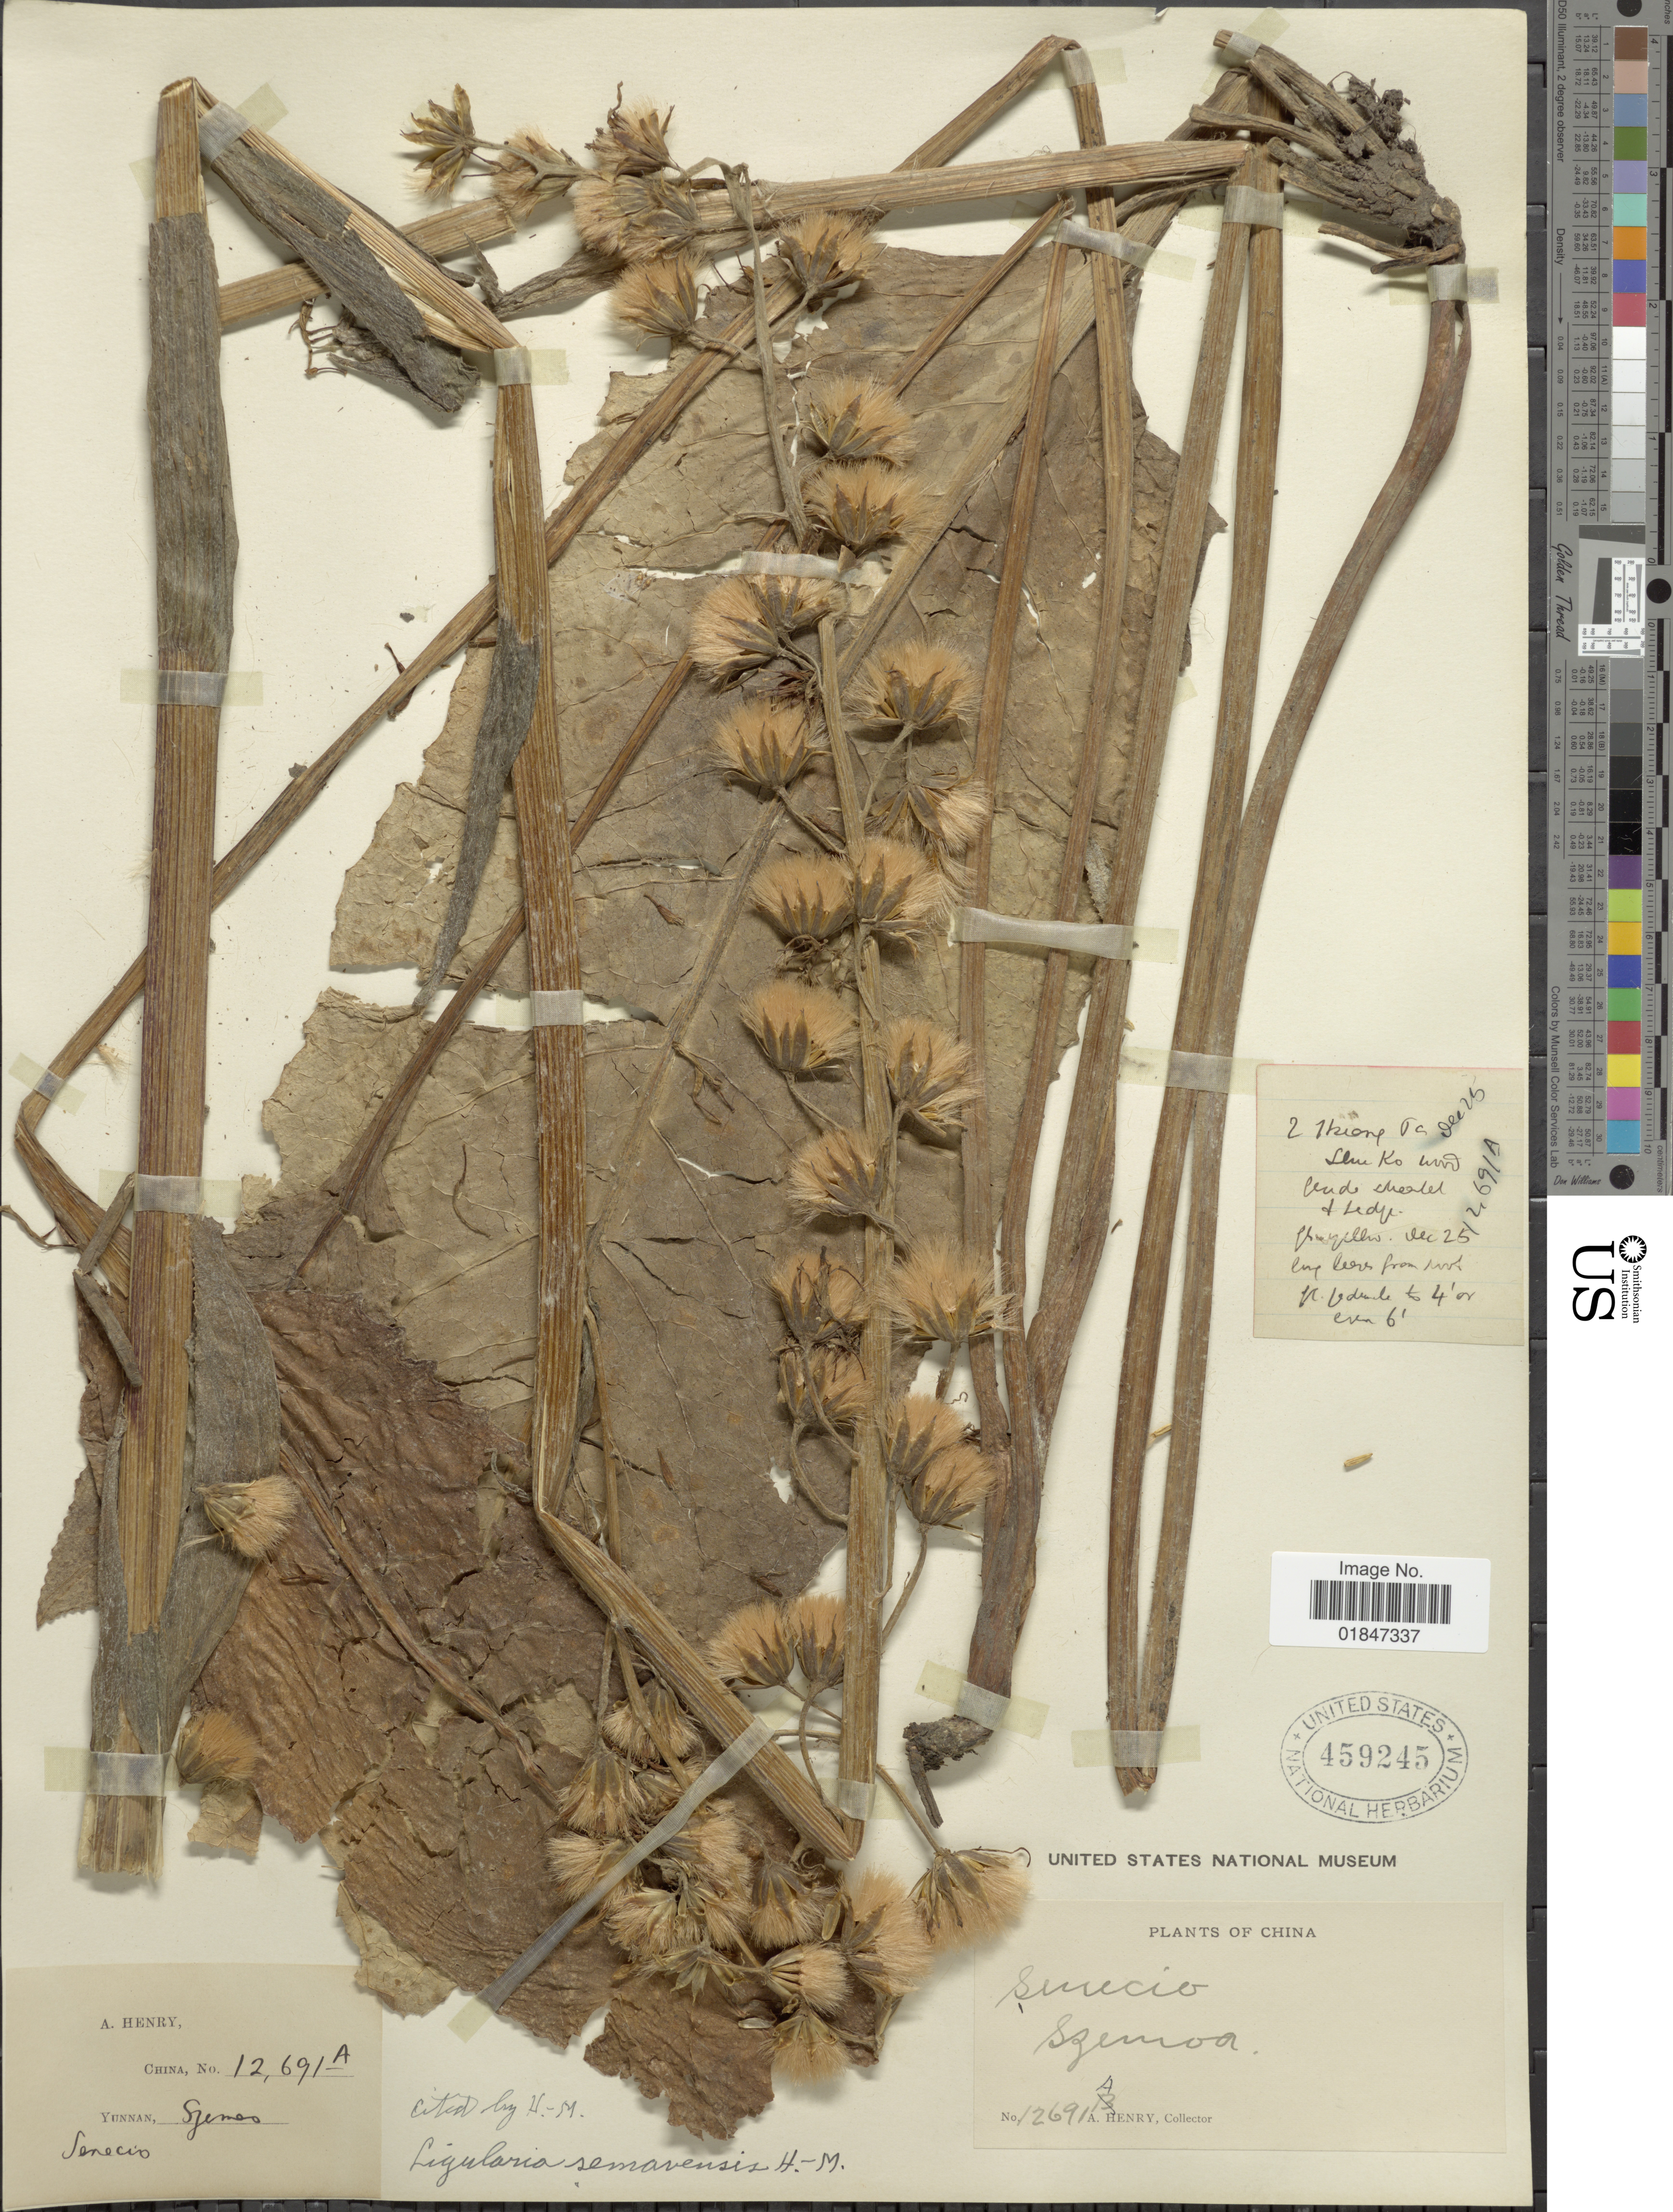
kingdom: Plantae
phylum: Tracheophyta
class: Magnoliopsida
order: Asterales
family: Asteraceae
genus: Ligularia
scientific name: Ligularia longifolia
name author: Hand.-Mazz.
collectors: A. Henry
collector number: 12691 A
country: China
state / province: Yunnan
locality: Szemoa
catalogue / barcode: US 459245